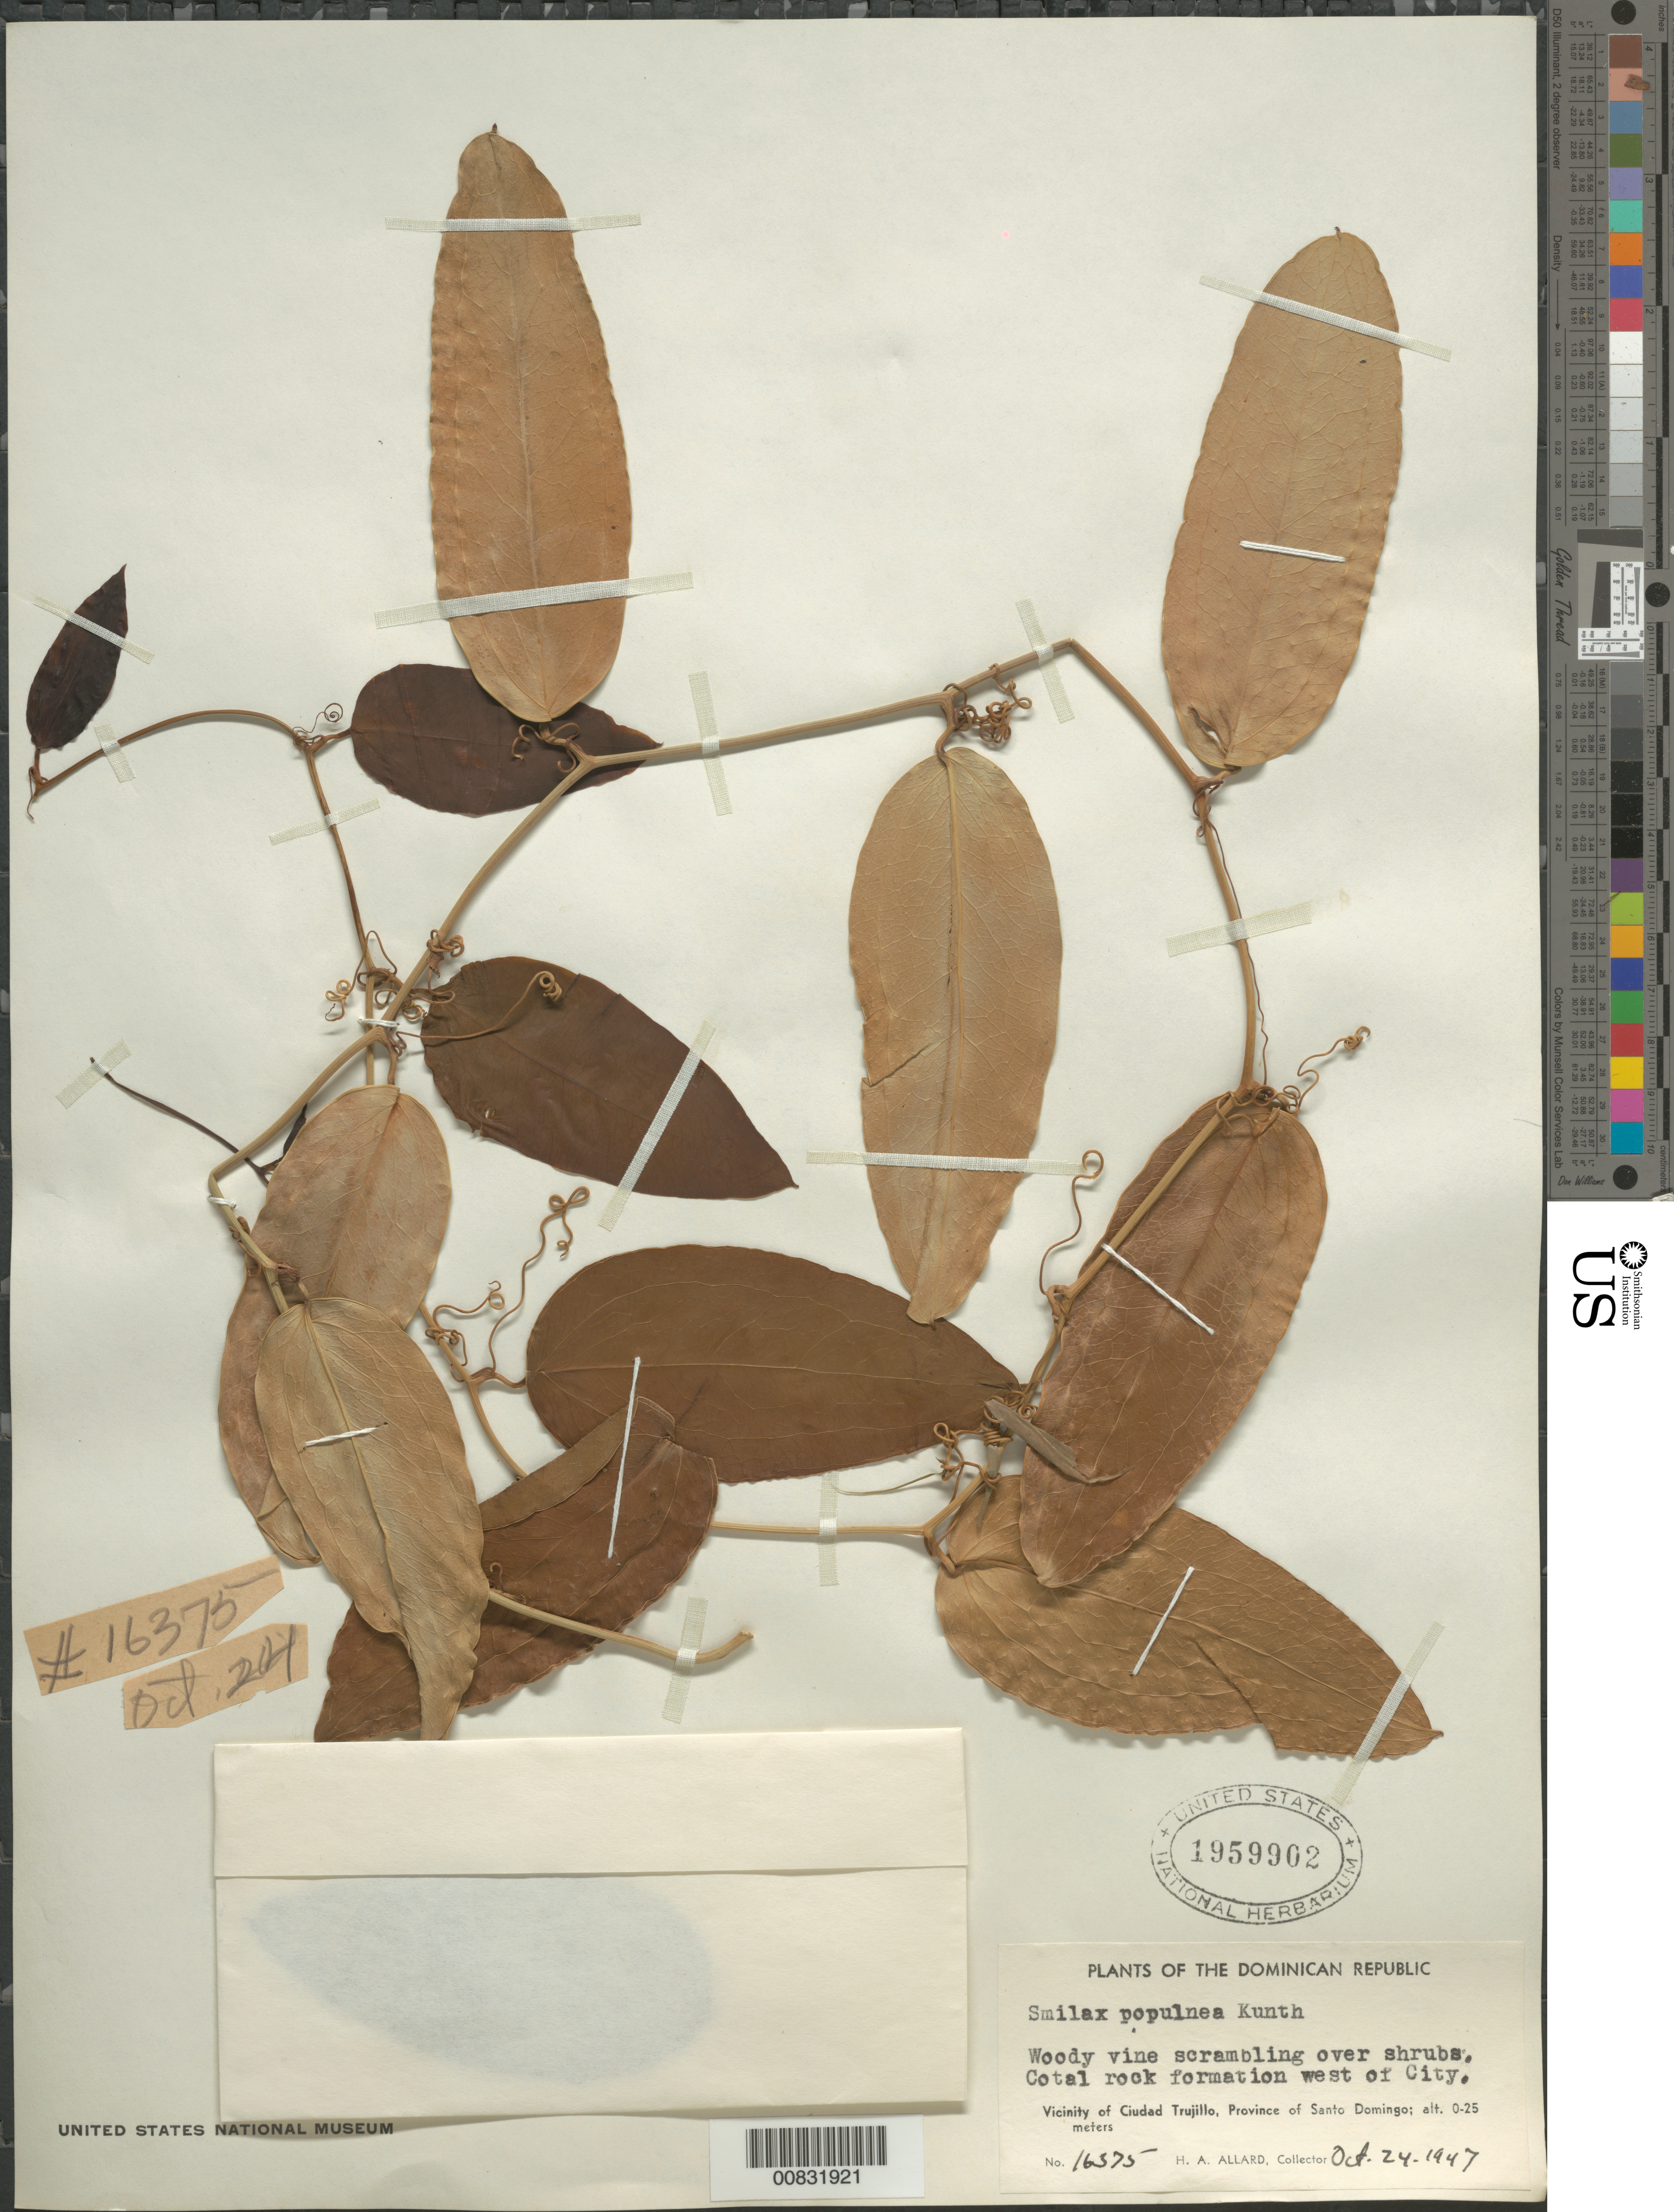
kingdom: Plantae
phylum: Tracheophyta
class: Liliopsida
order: Liliales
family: Smilacaceae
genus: Smilax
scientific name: Smilax populnea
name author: Kunth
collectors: H. A. Allard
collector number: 16375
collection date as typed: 24 Oct 1947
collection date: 1947-10-24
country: Dominican Republic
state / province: Distrito Nacional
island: Hispaniola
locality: Vicinity of Ciudad Trujillo, Province of Santo Domingo. Cotal rock formation west of City.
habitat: Over shrubs. Cotal rock formation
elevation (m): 0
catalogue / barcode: US 1959902